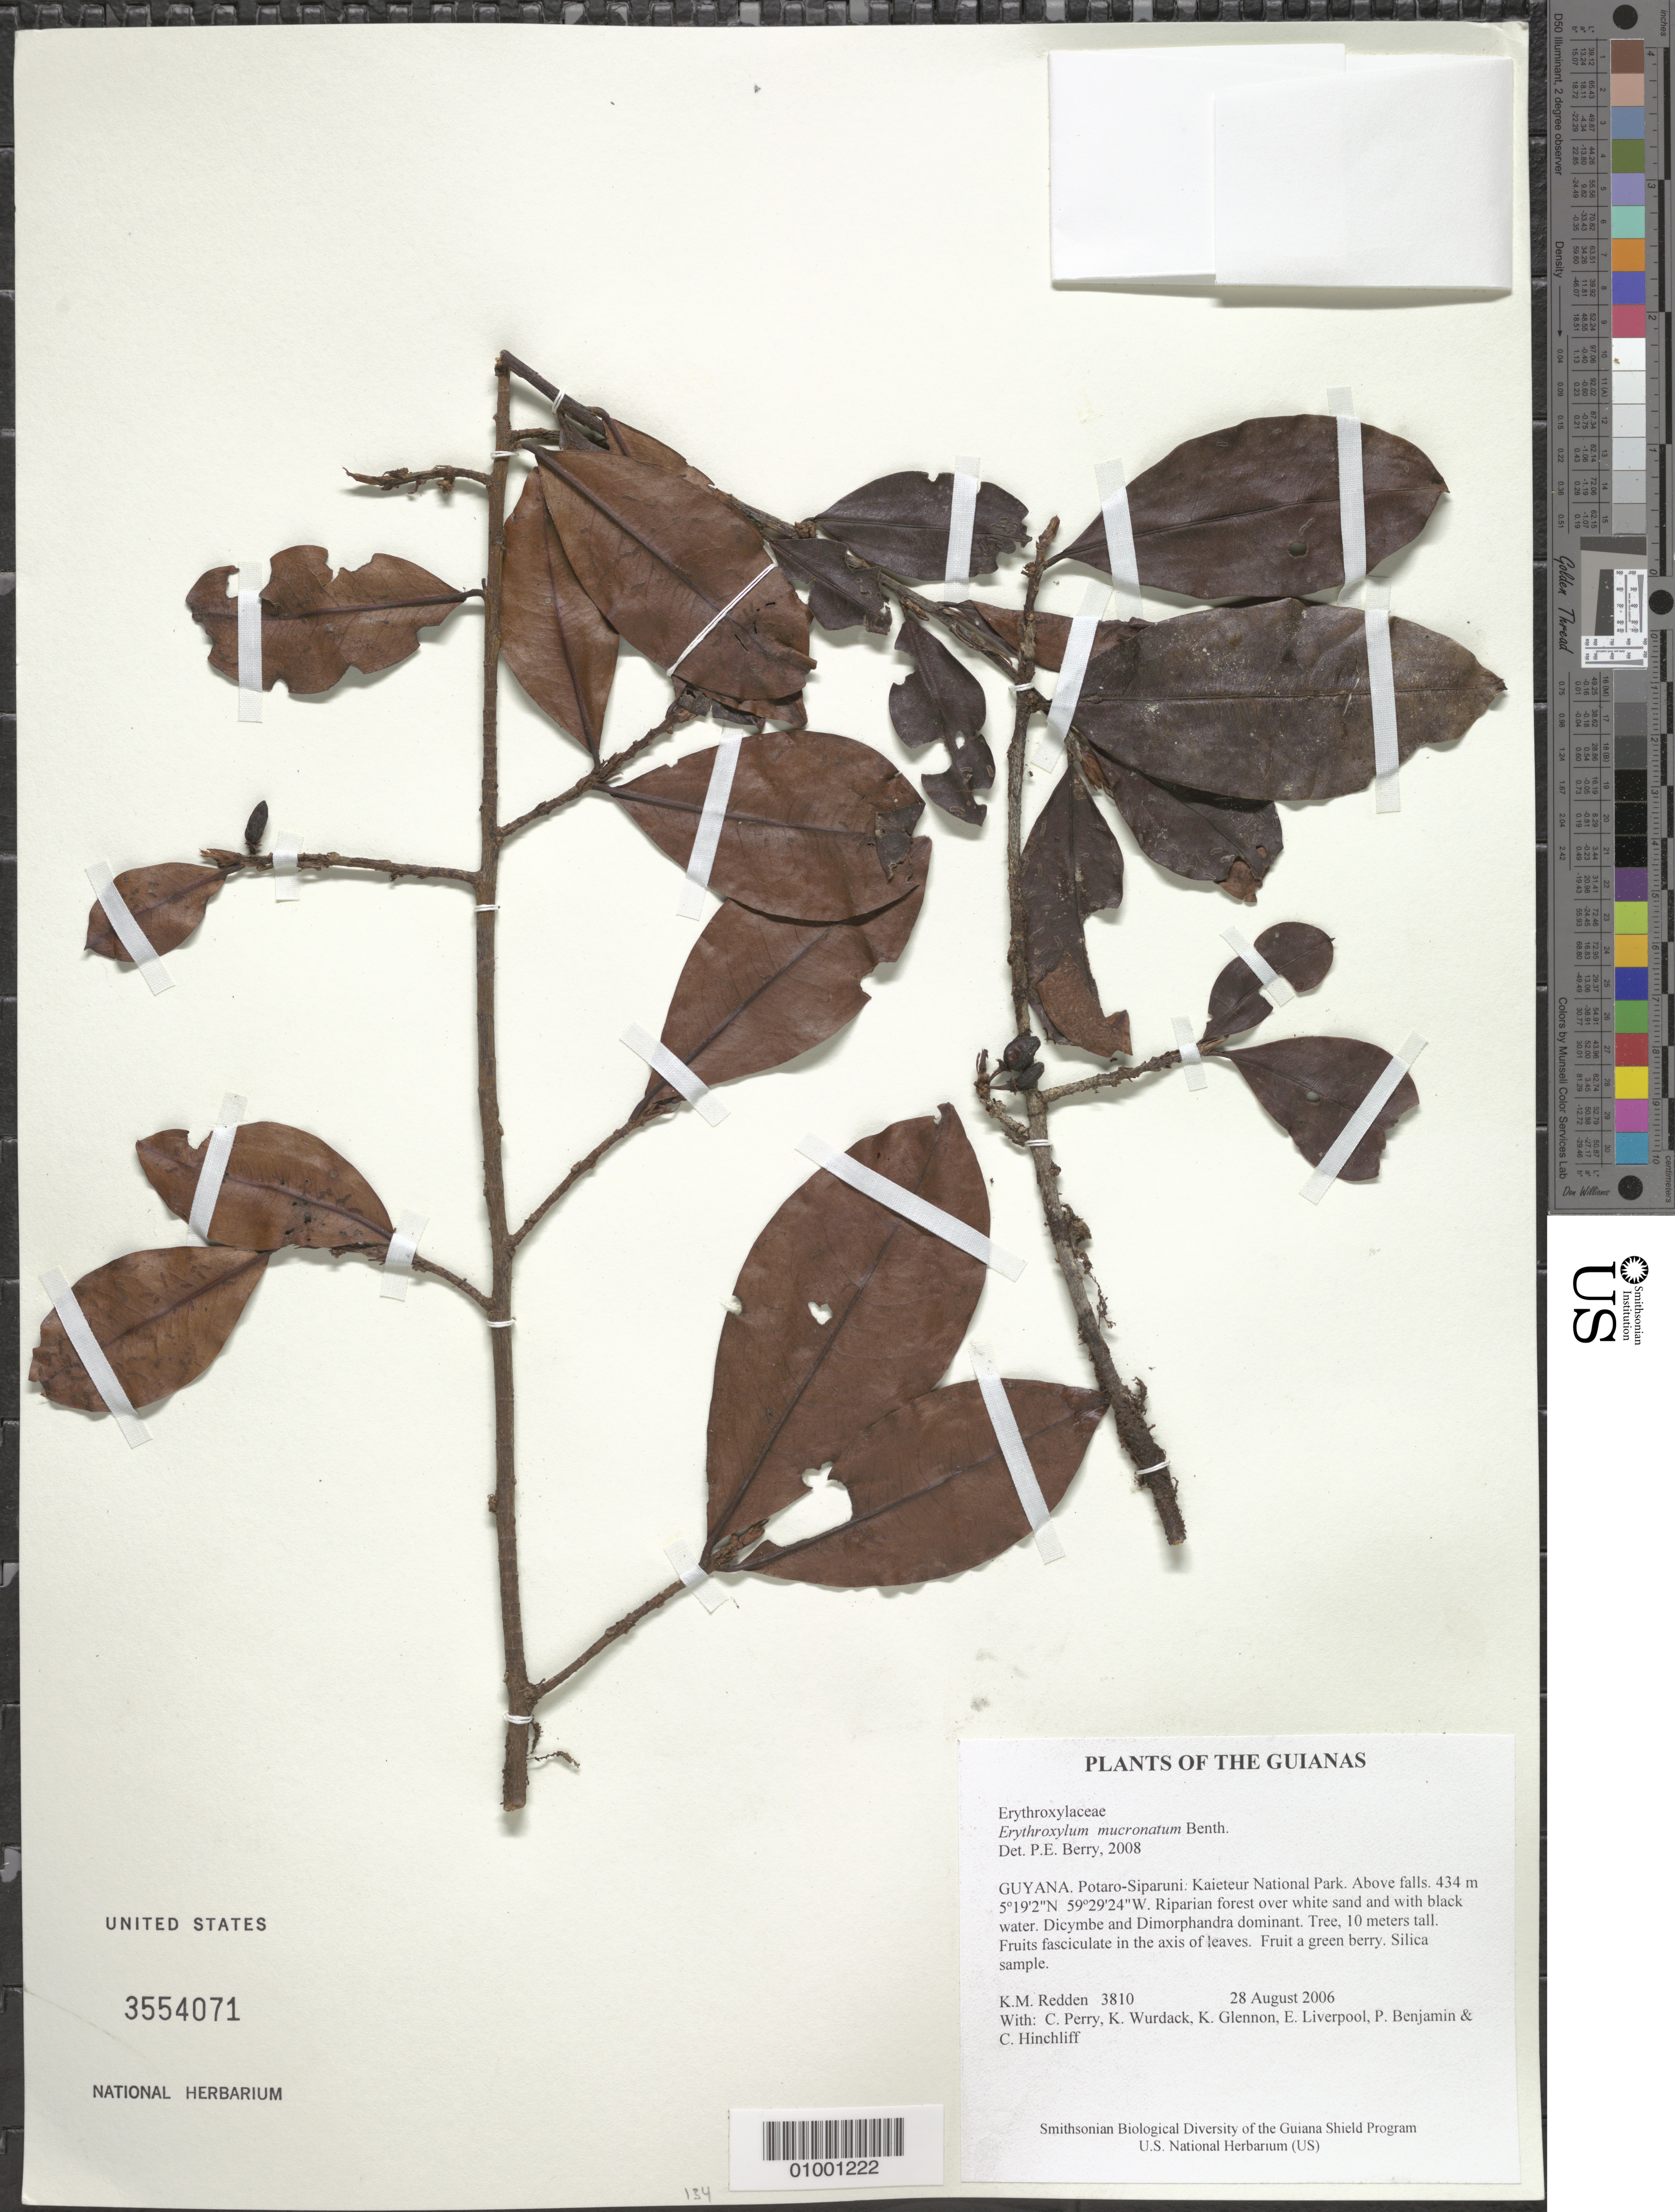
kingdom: Plantae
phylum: Tracheophyta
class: Magnoliopsida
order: Malpighiales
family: Erythroxylaceae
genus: Erythroxylum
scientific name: Erythroxylum mucronatum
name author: Benth.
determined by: Berry, P. E., (WIS), University of Wisconsin - Madison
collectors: K. M. Redden, C. Perry, K. Wurdack, K. Glennon, E. Liverpool, P. Benjamin & C. E. Hinchliff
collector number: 3810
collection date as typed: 28 August 2006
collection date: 2006-08-28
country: Guyana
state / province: Potaro-Siparuni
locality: Kaieteur National Park. Above falls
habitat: Riparian forest over white sand and with black water. Dicymbe and Dimorphandra dominant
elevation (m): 434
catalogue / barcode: US 3554071